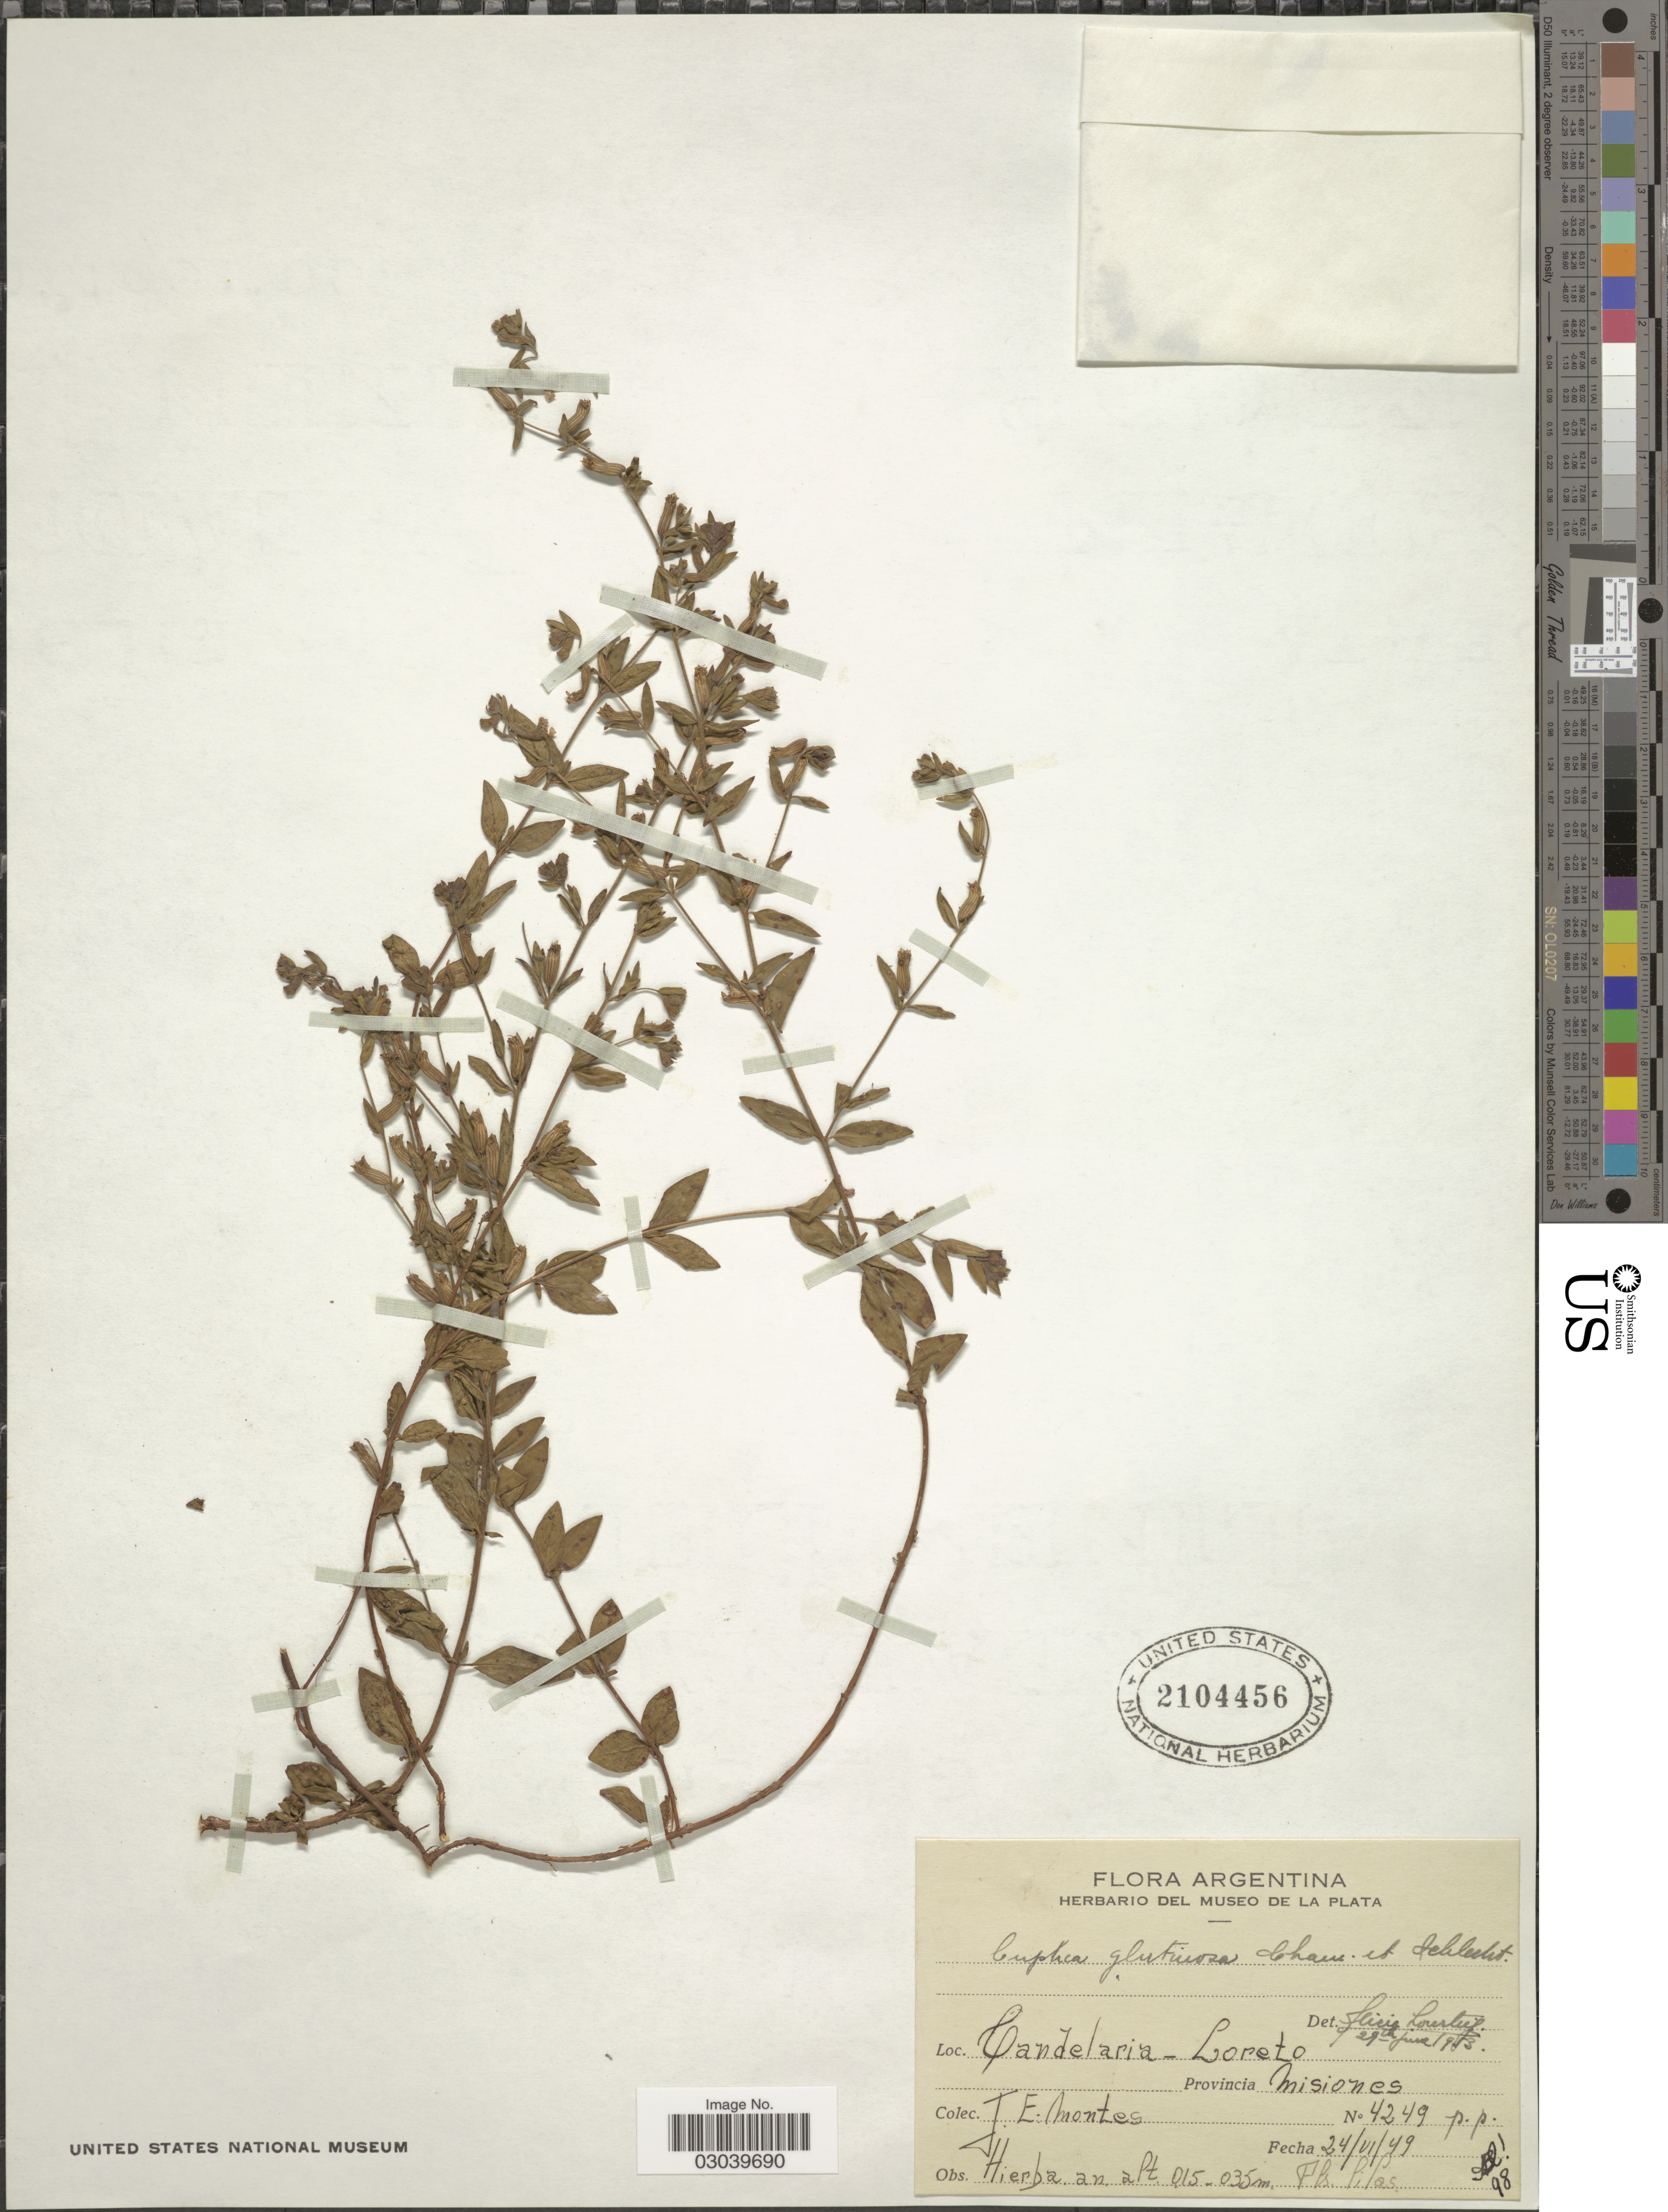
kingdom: Plantae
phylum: Tracheophyta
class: Magnoliopsida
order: Myrtales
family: Lythraceae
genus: Cuphea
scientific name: Cuphea glutinosa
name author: Cham. & Schltdl.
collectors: J. E. Montes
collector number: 4249p.p.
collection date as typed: Transcribed d/m/y: 24/6/49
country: Argentina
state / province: Misiones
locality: Candelaria-Loreto.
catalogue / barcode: US 2104456